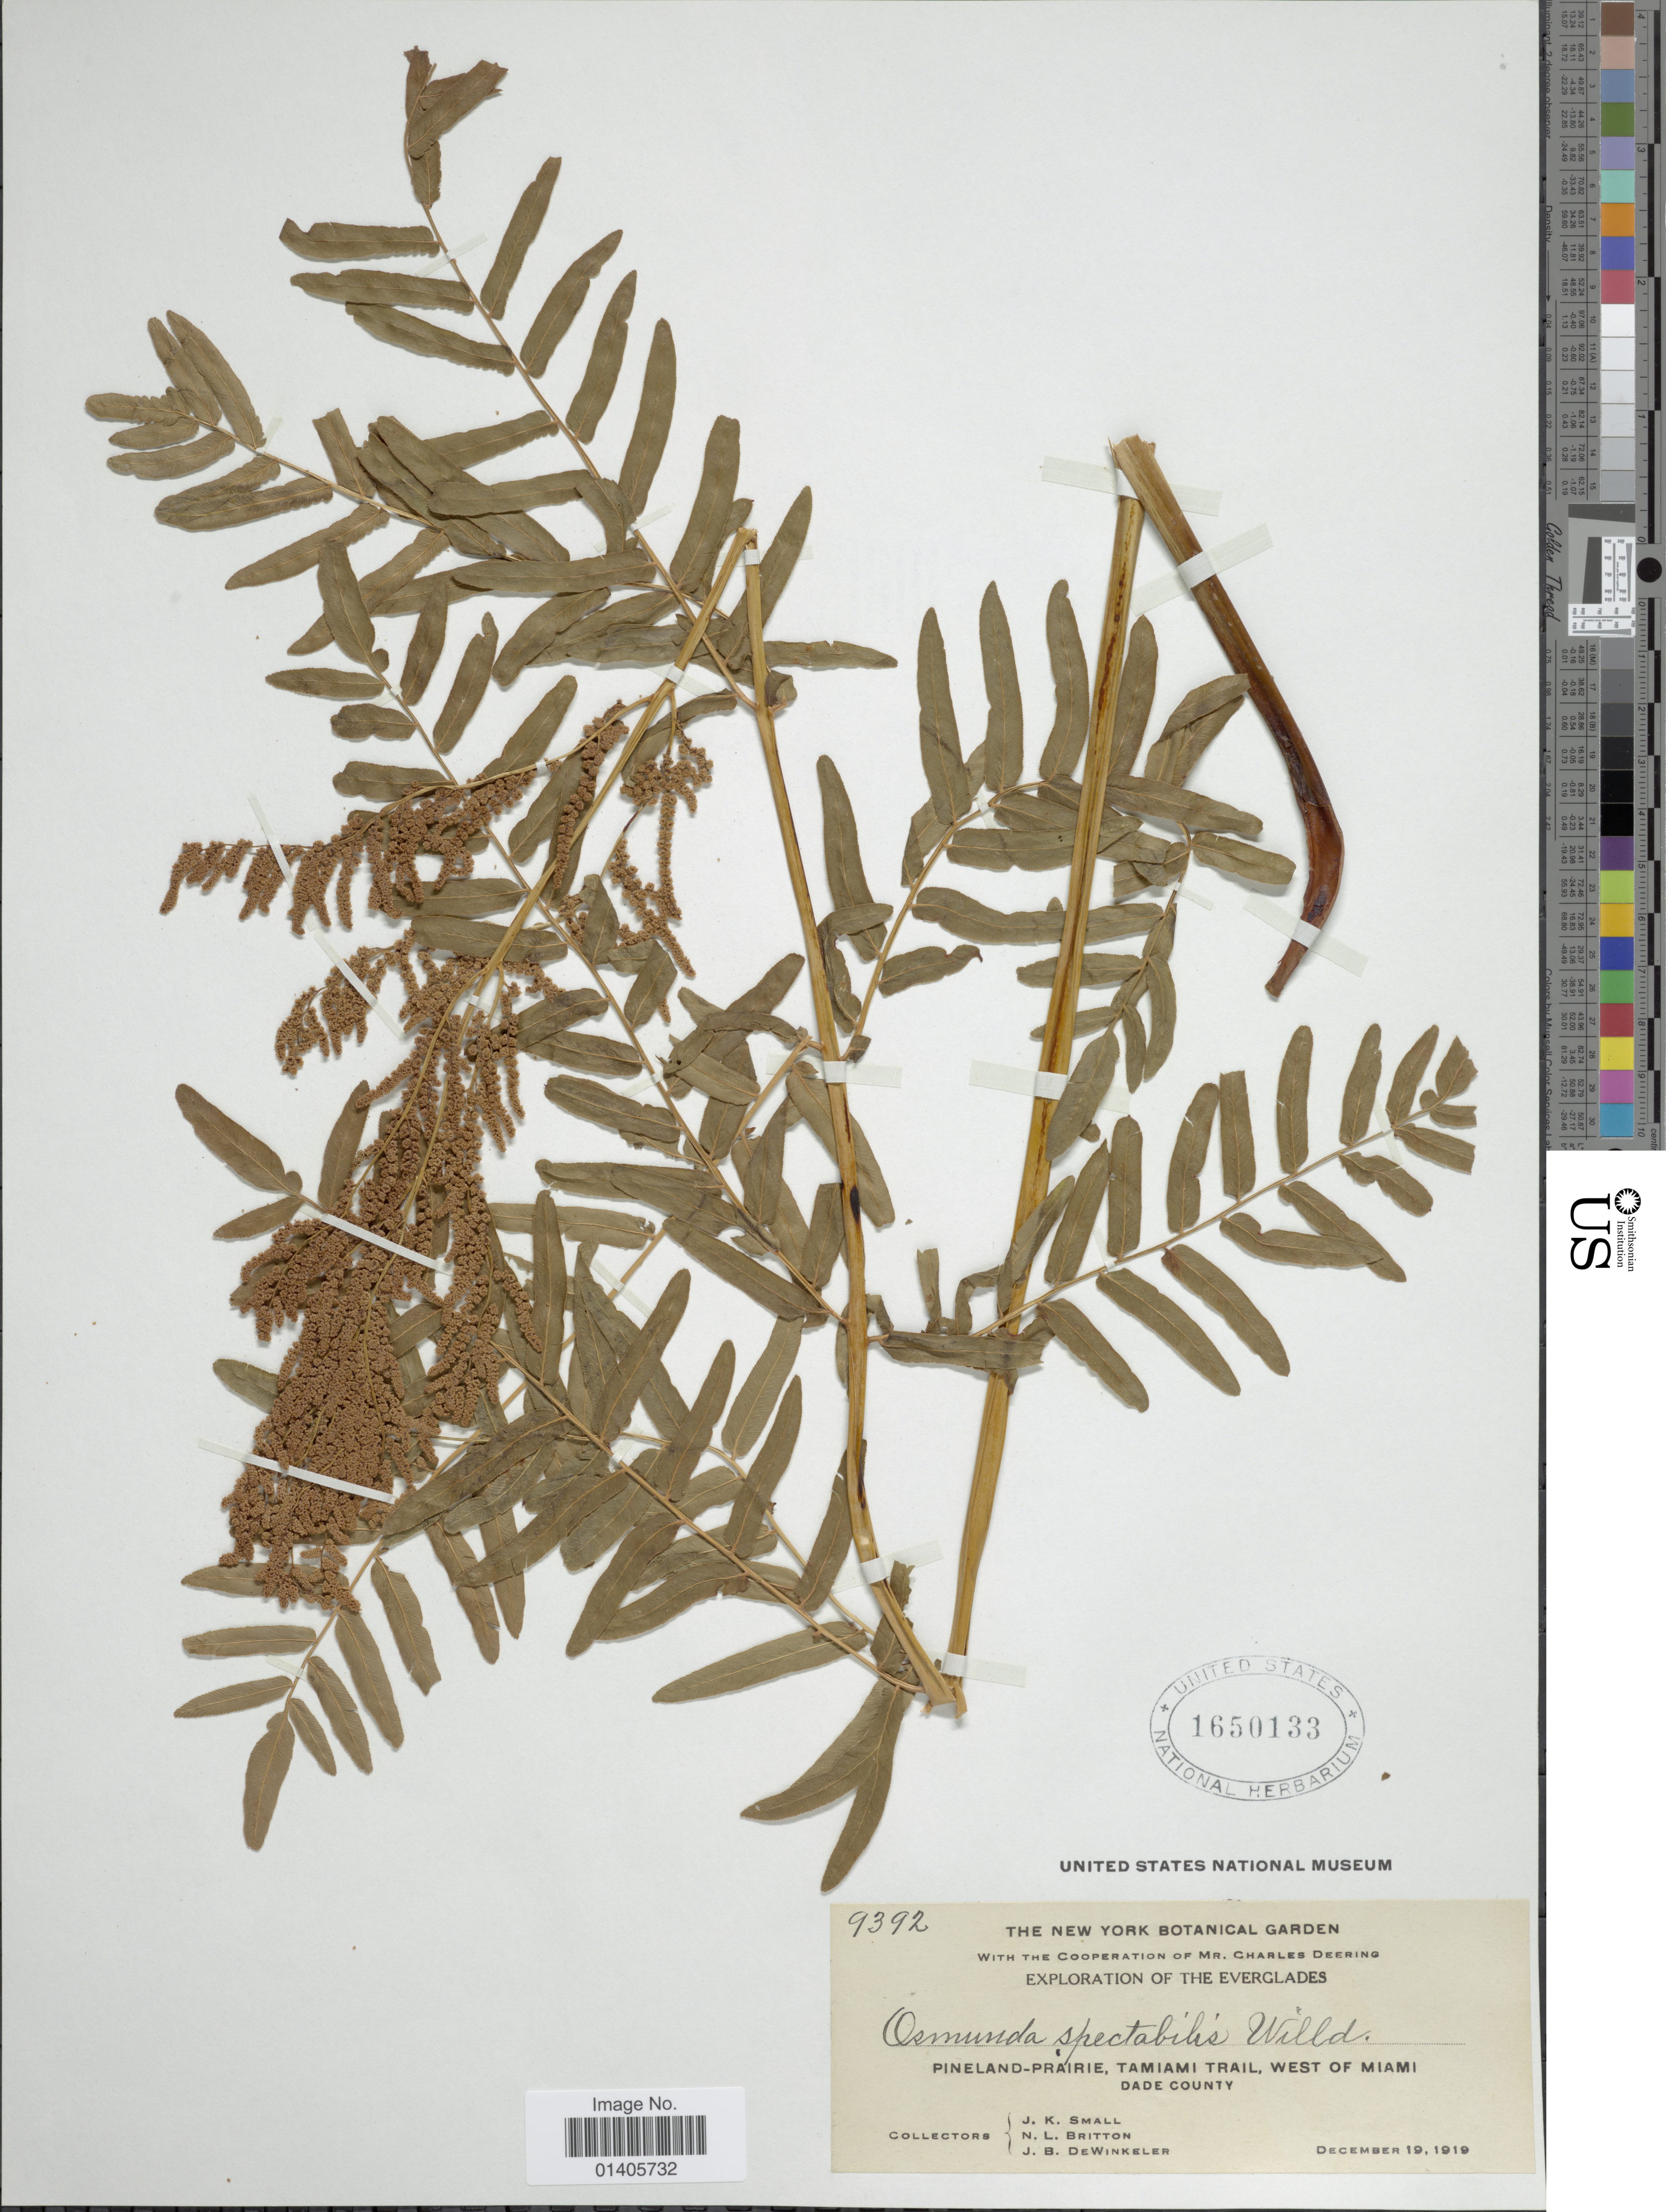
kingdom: Plantae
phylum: Tracheophyta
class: Polypodiopsida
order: Osmundales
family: Osmundaceae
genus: Osmunda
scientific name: Osmunda regalis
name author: L.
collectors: J. K. Small, N. Briton & J. Dewinkler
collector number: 9392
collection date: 1919-12-19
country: United States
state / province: Florida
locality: Pine-and-prairie, Tamiama TRail, West of Miami Dade County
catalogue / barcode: US 1650133